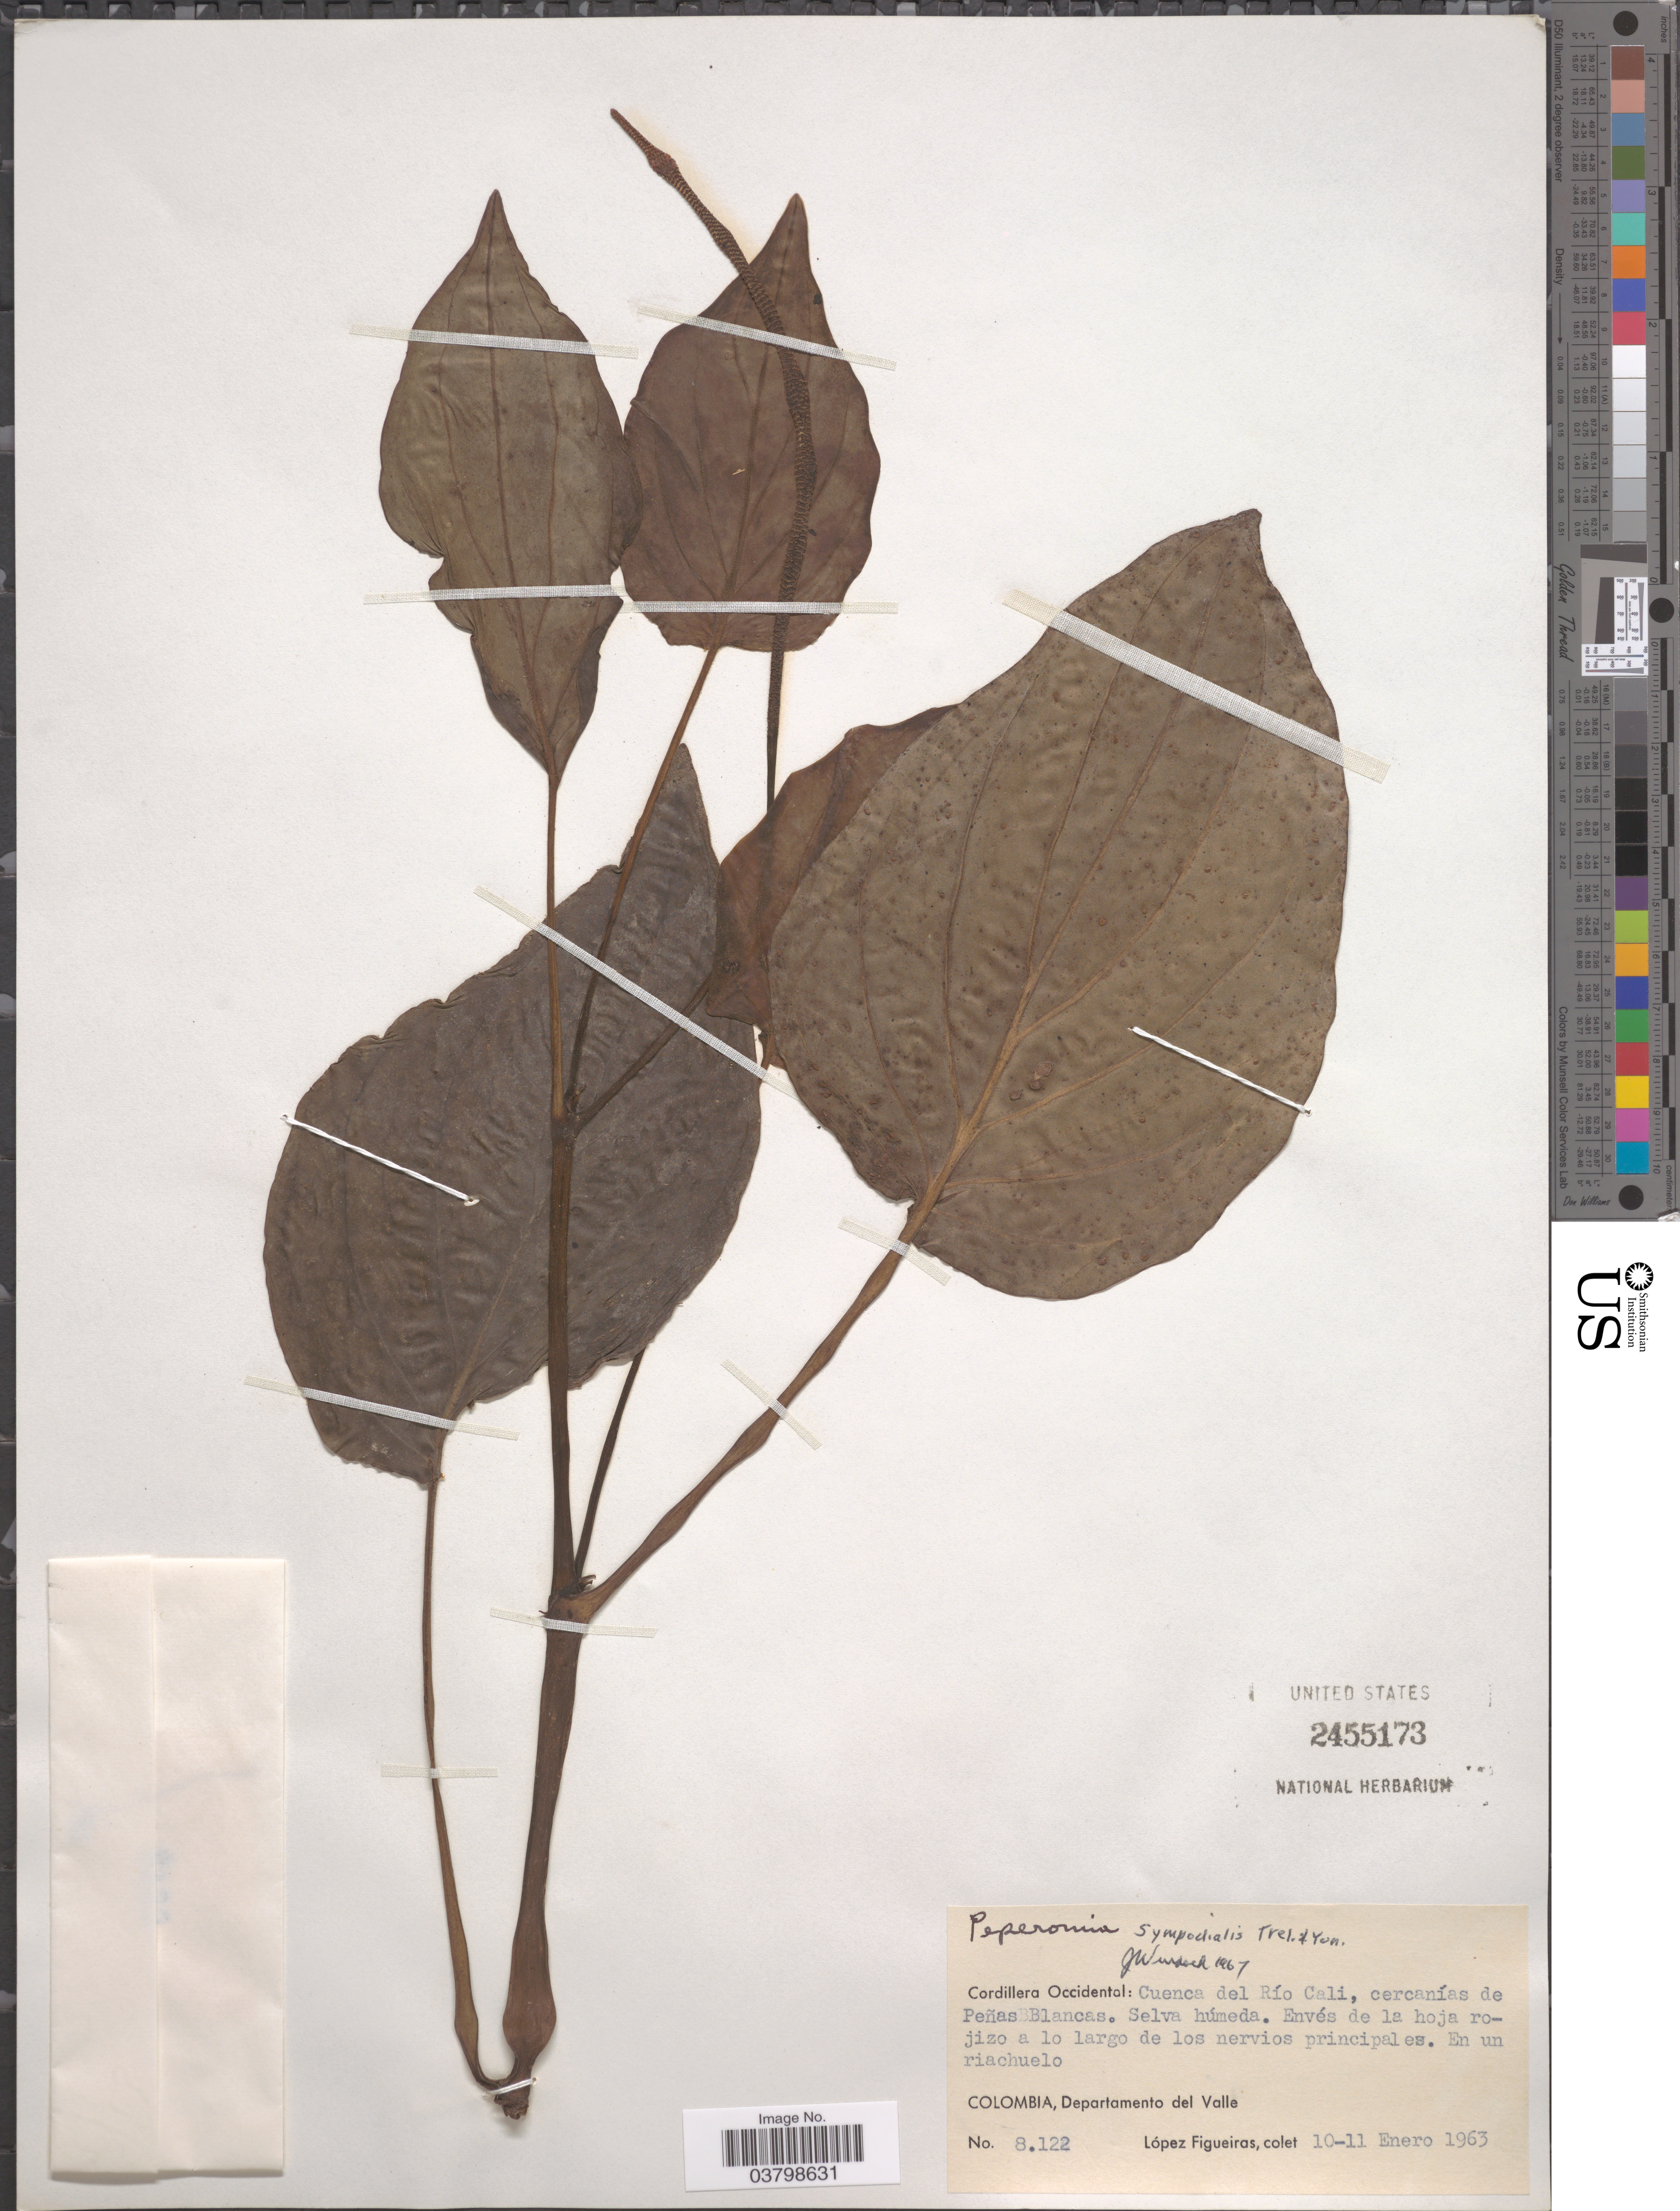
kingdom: Plantae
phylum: Tracheophyta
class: Magnoliopsida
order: Piperales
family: Piperaceae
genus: Peperomia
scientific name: Peperomia sympodialis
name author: Trel. & Yunck.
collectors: M. López Figueiras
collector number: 8122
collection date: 1963-01-10/1963-01-11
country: Colombia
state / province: Valle del Cauca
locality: Cordillera Occidental: Cuenca del Río Cali, cercanías de Peñas Blancas. Departamento del Valle.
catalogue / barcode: US 2455173